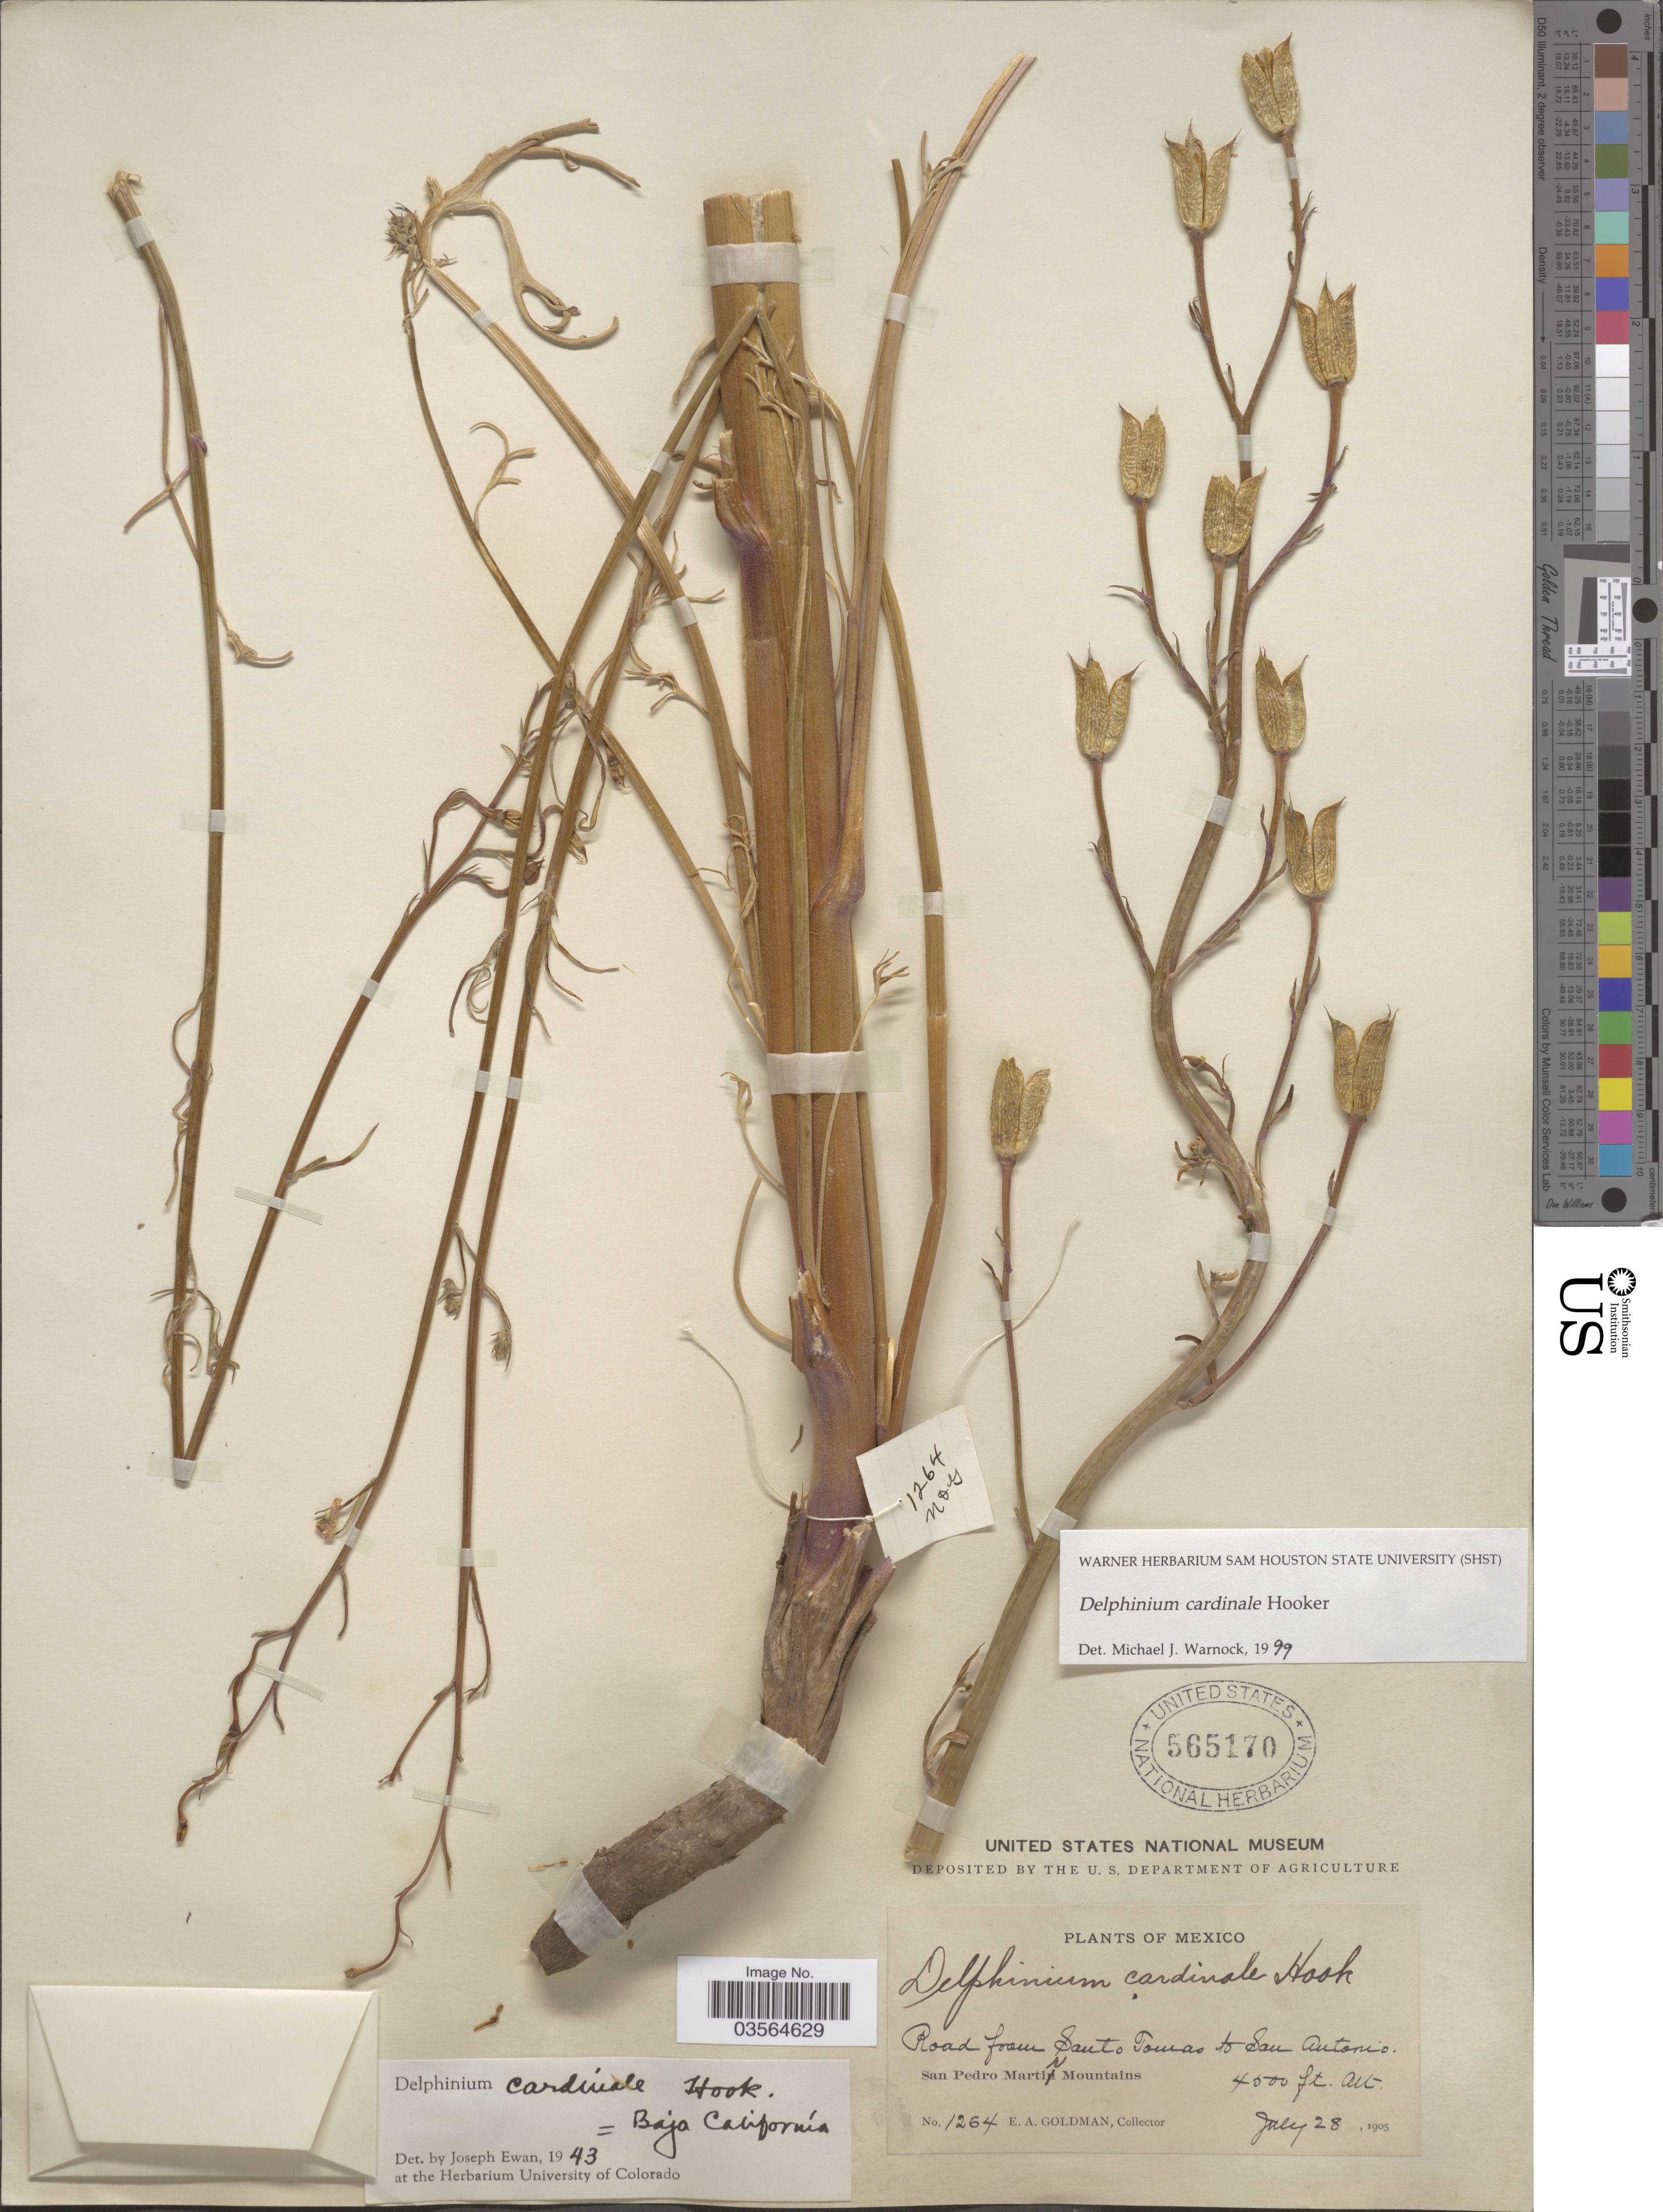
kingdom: Plantae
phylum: Tracheophyta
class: Magnoliopsida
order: Ranunculales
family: Ranunculaceae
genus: Delphinium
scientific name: Delphinium cardinale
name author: Hook.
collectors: E. A. Goldman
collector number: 1264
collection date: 1905-07-28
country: Mexico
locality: Road from Santo Tomas to San Antonio. San Pedro Martin Mountains.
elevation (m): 1372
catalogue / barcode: US 565170